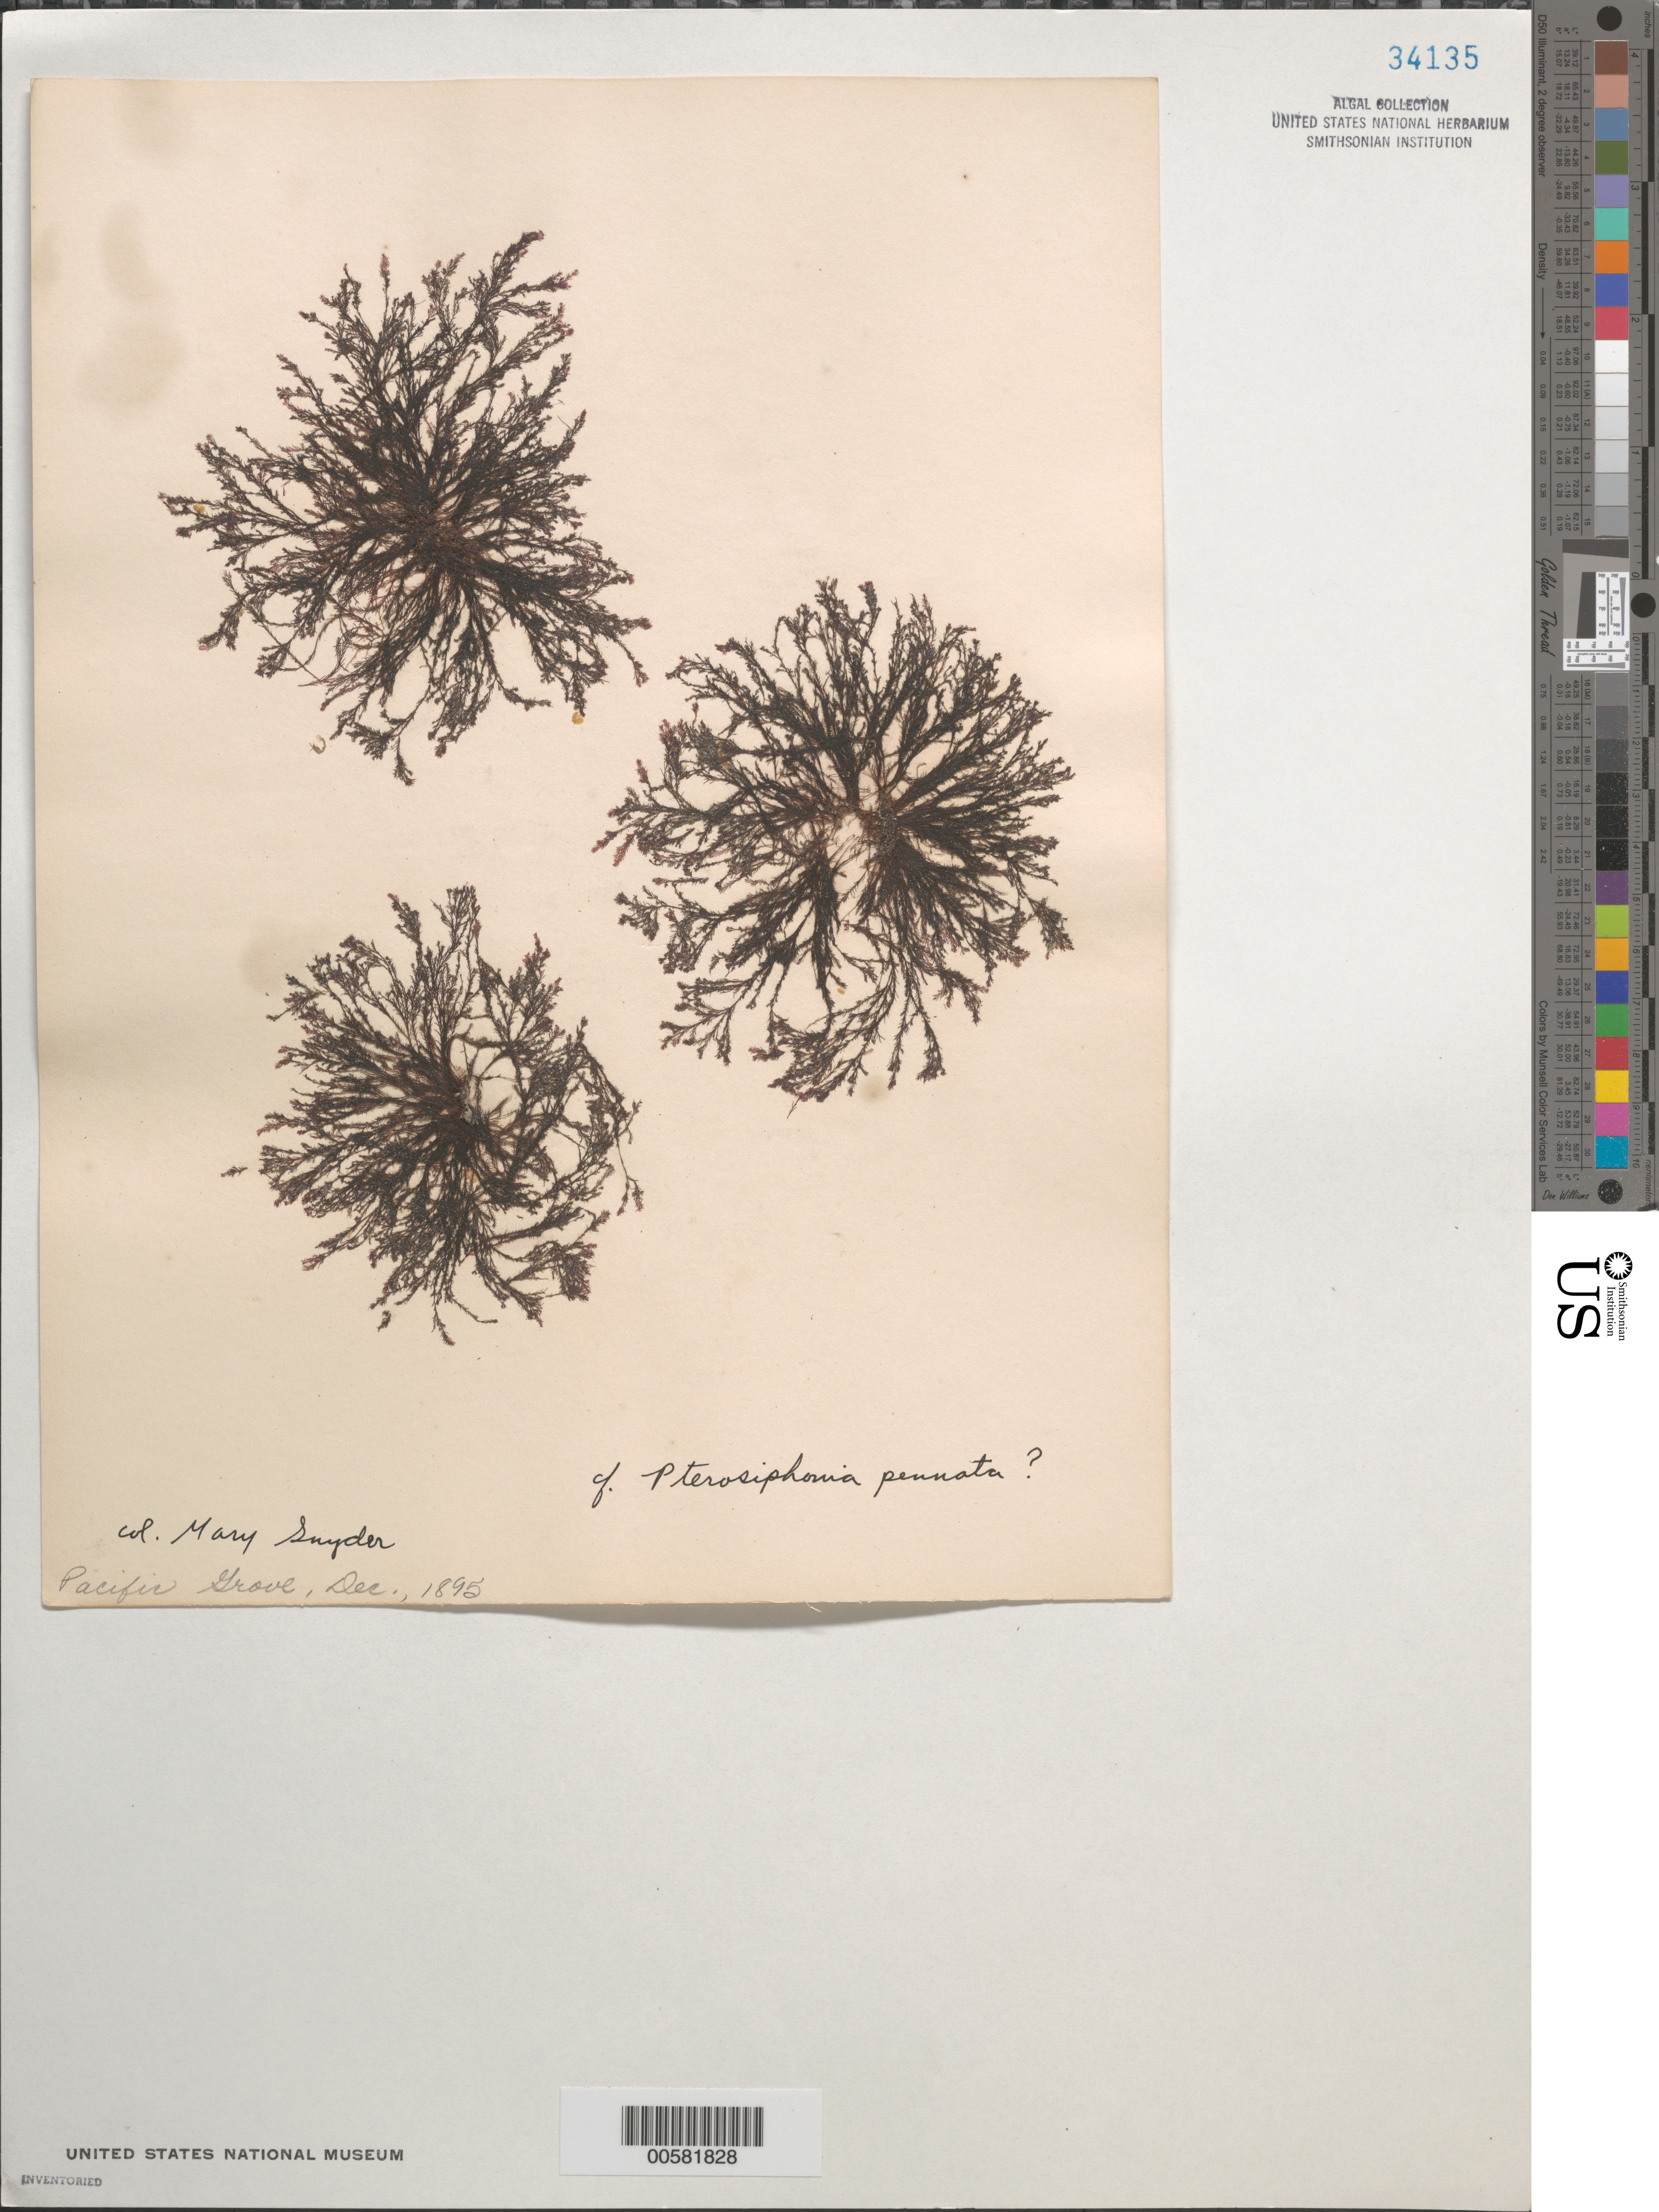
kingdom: Plantae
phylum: Rhodophyta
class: Florideophyceae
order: Ceramiales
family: Rhodomelaceae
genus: Xiphosiphonia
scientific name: Xiphosiphonia pennata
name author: (C. Agardh) Savoie & G.W. Saunders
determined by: Algae name updating Project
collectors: M. Snyder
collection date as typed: Dec 1895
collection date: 1895-12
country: United States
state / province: California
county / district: Monterey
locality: Pacific Grove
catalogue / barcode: US 34135